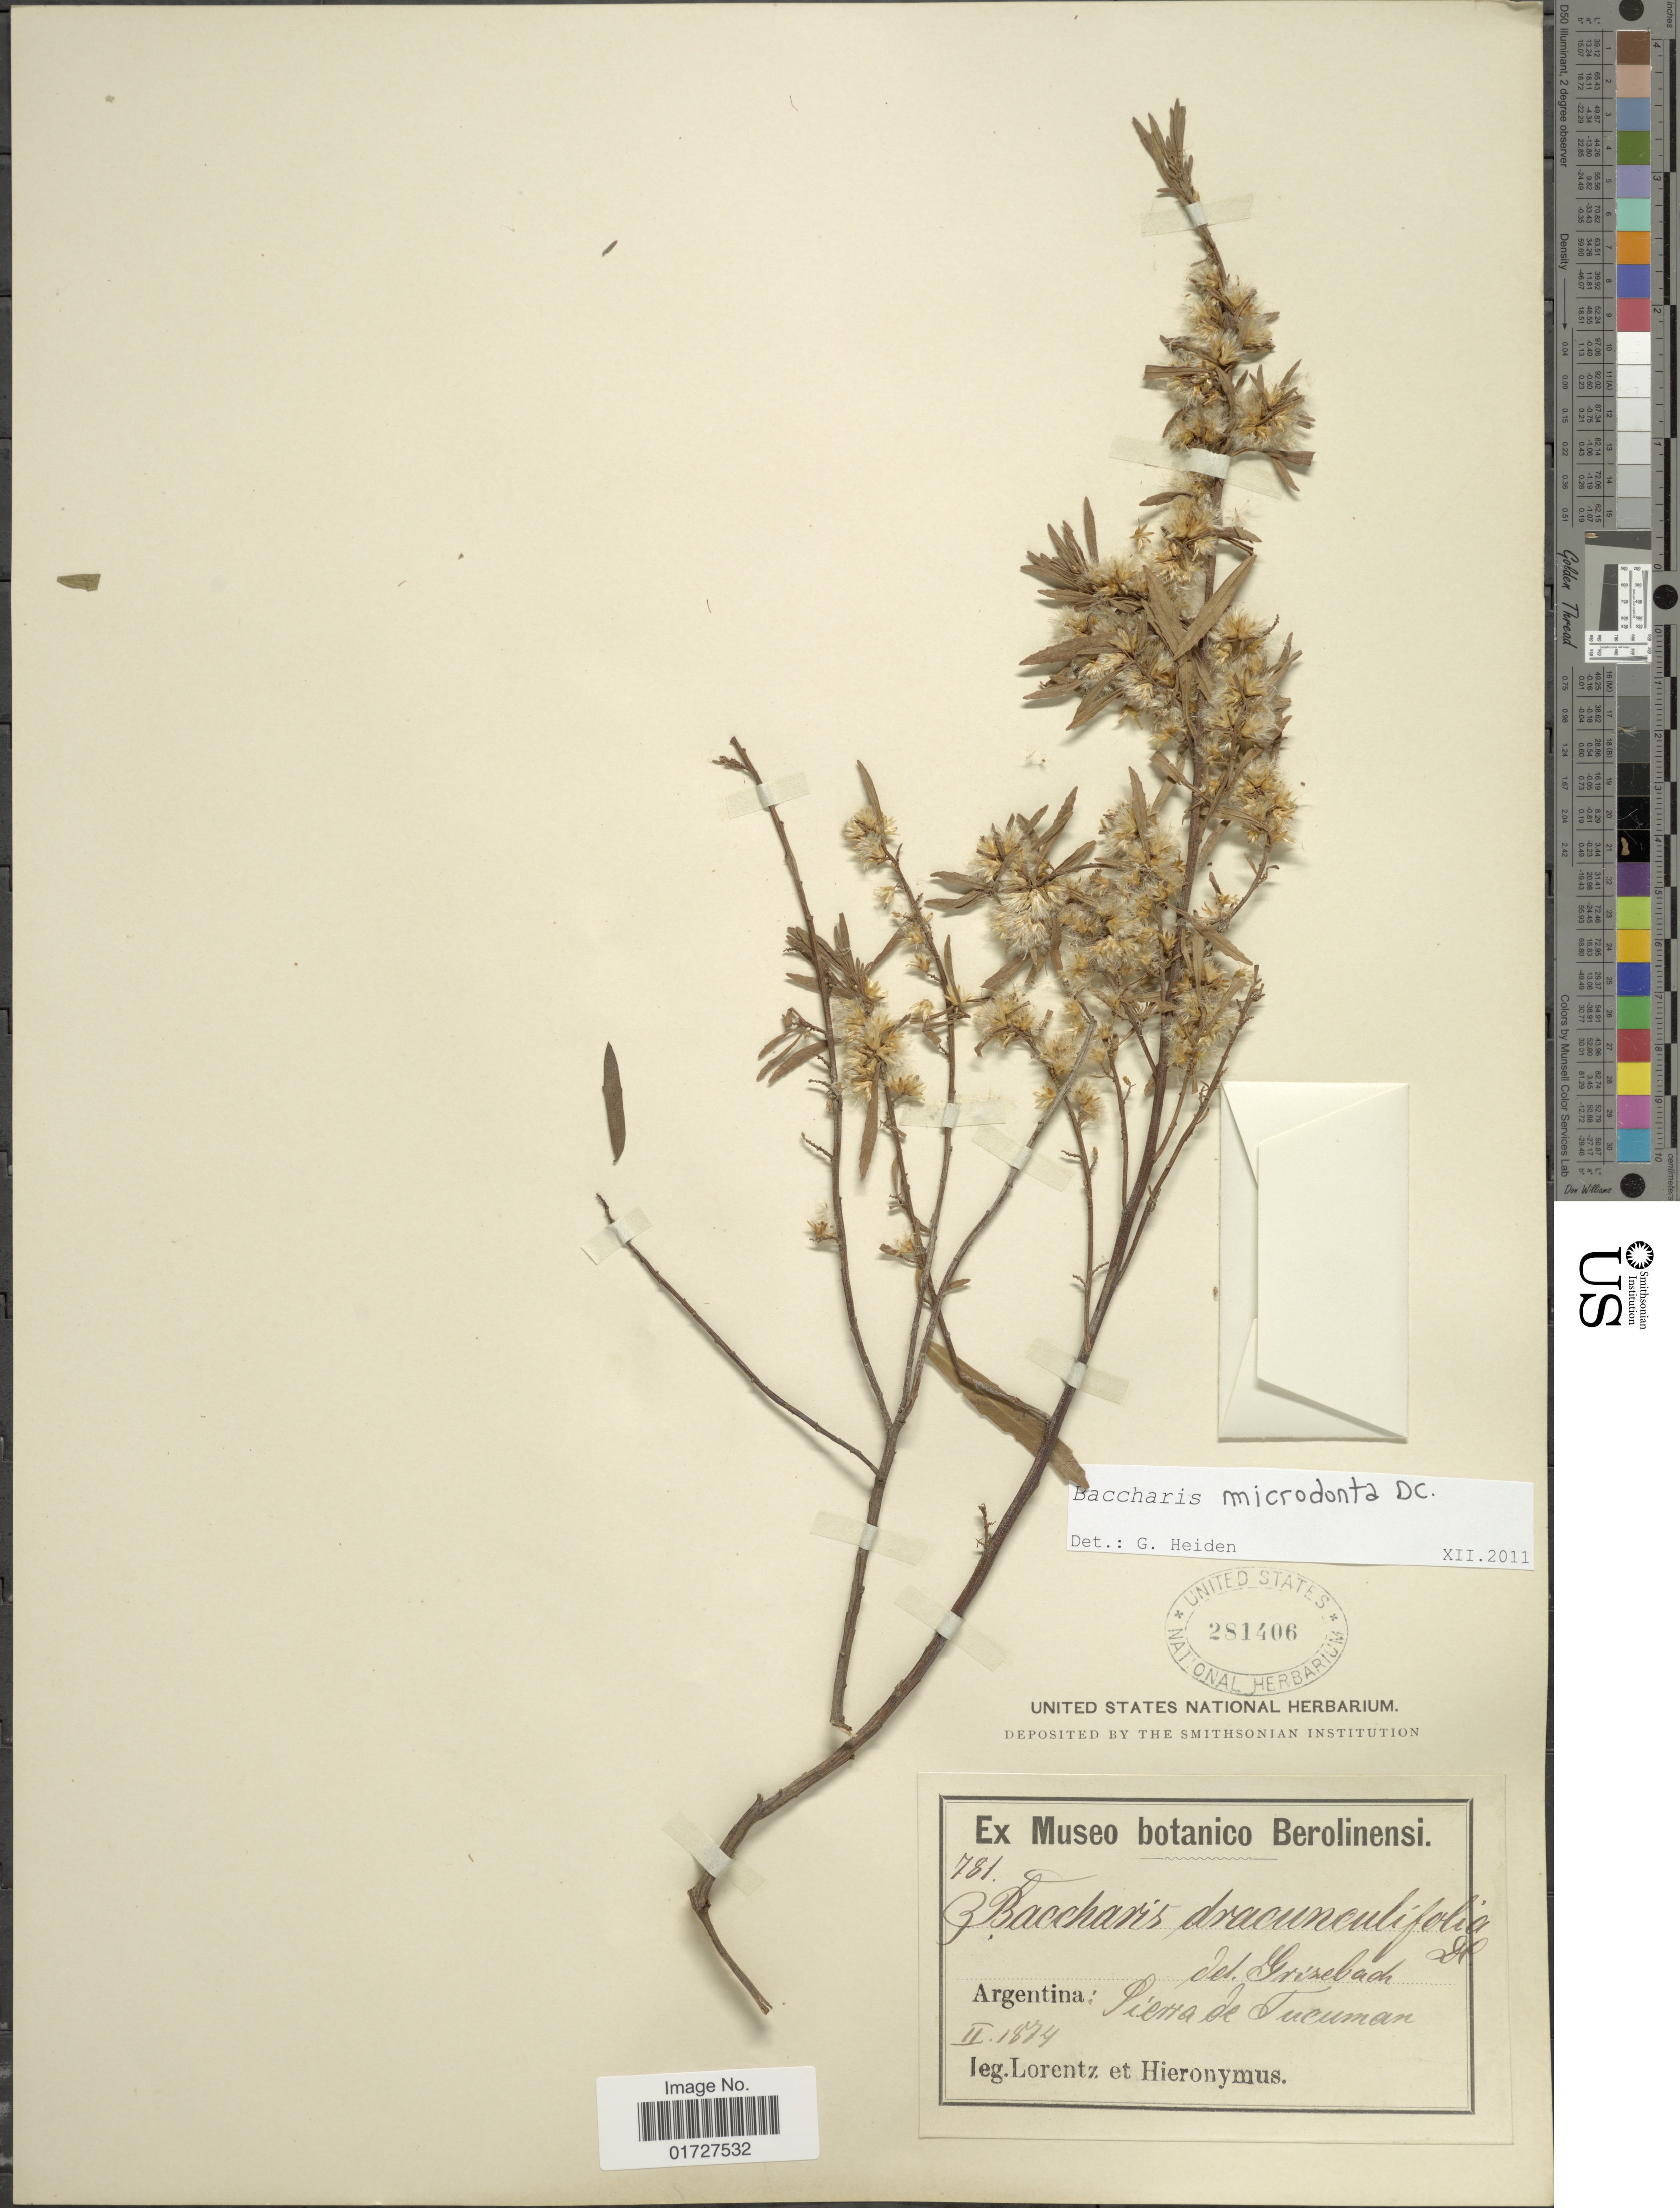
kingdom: Plantae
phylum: Tracheophyta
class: Magnoliopsida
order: Asterales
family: Asteraceae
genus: Baccharis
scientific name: Baccharis microdonta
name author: DC.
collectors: -. Lorentz & -. Hieronymus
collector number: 781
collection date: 1874-02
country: Argentina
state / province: Tucuman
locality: Sierra de Tucuman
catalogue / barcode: US 281406